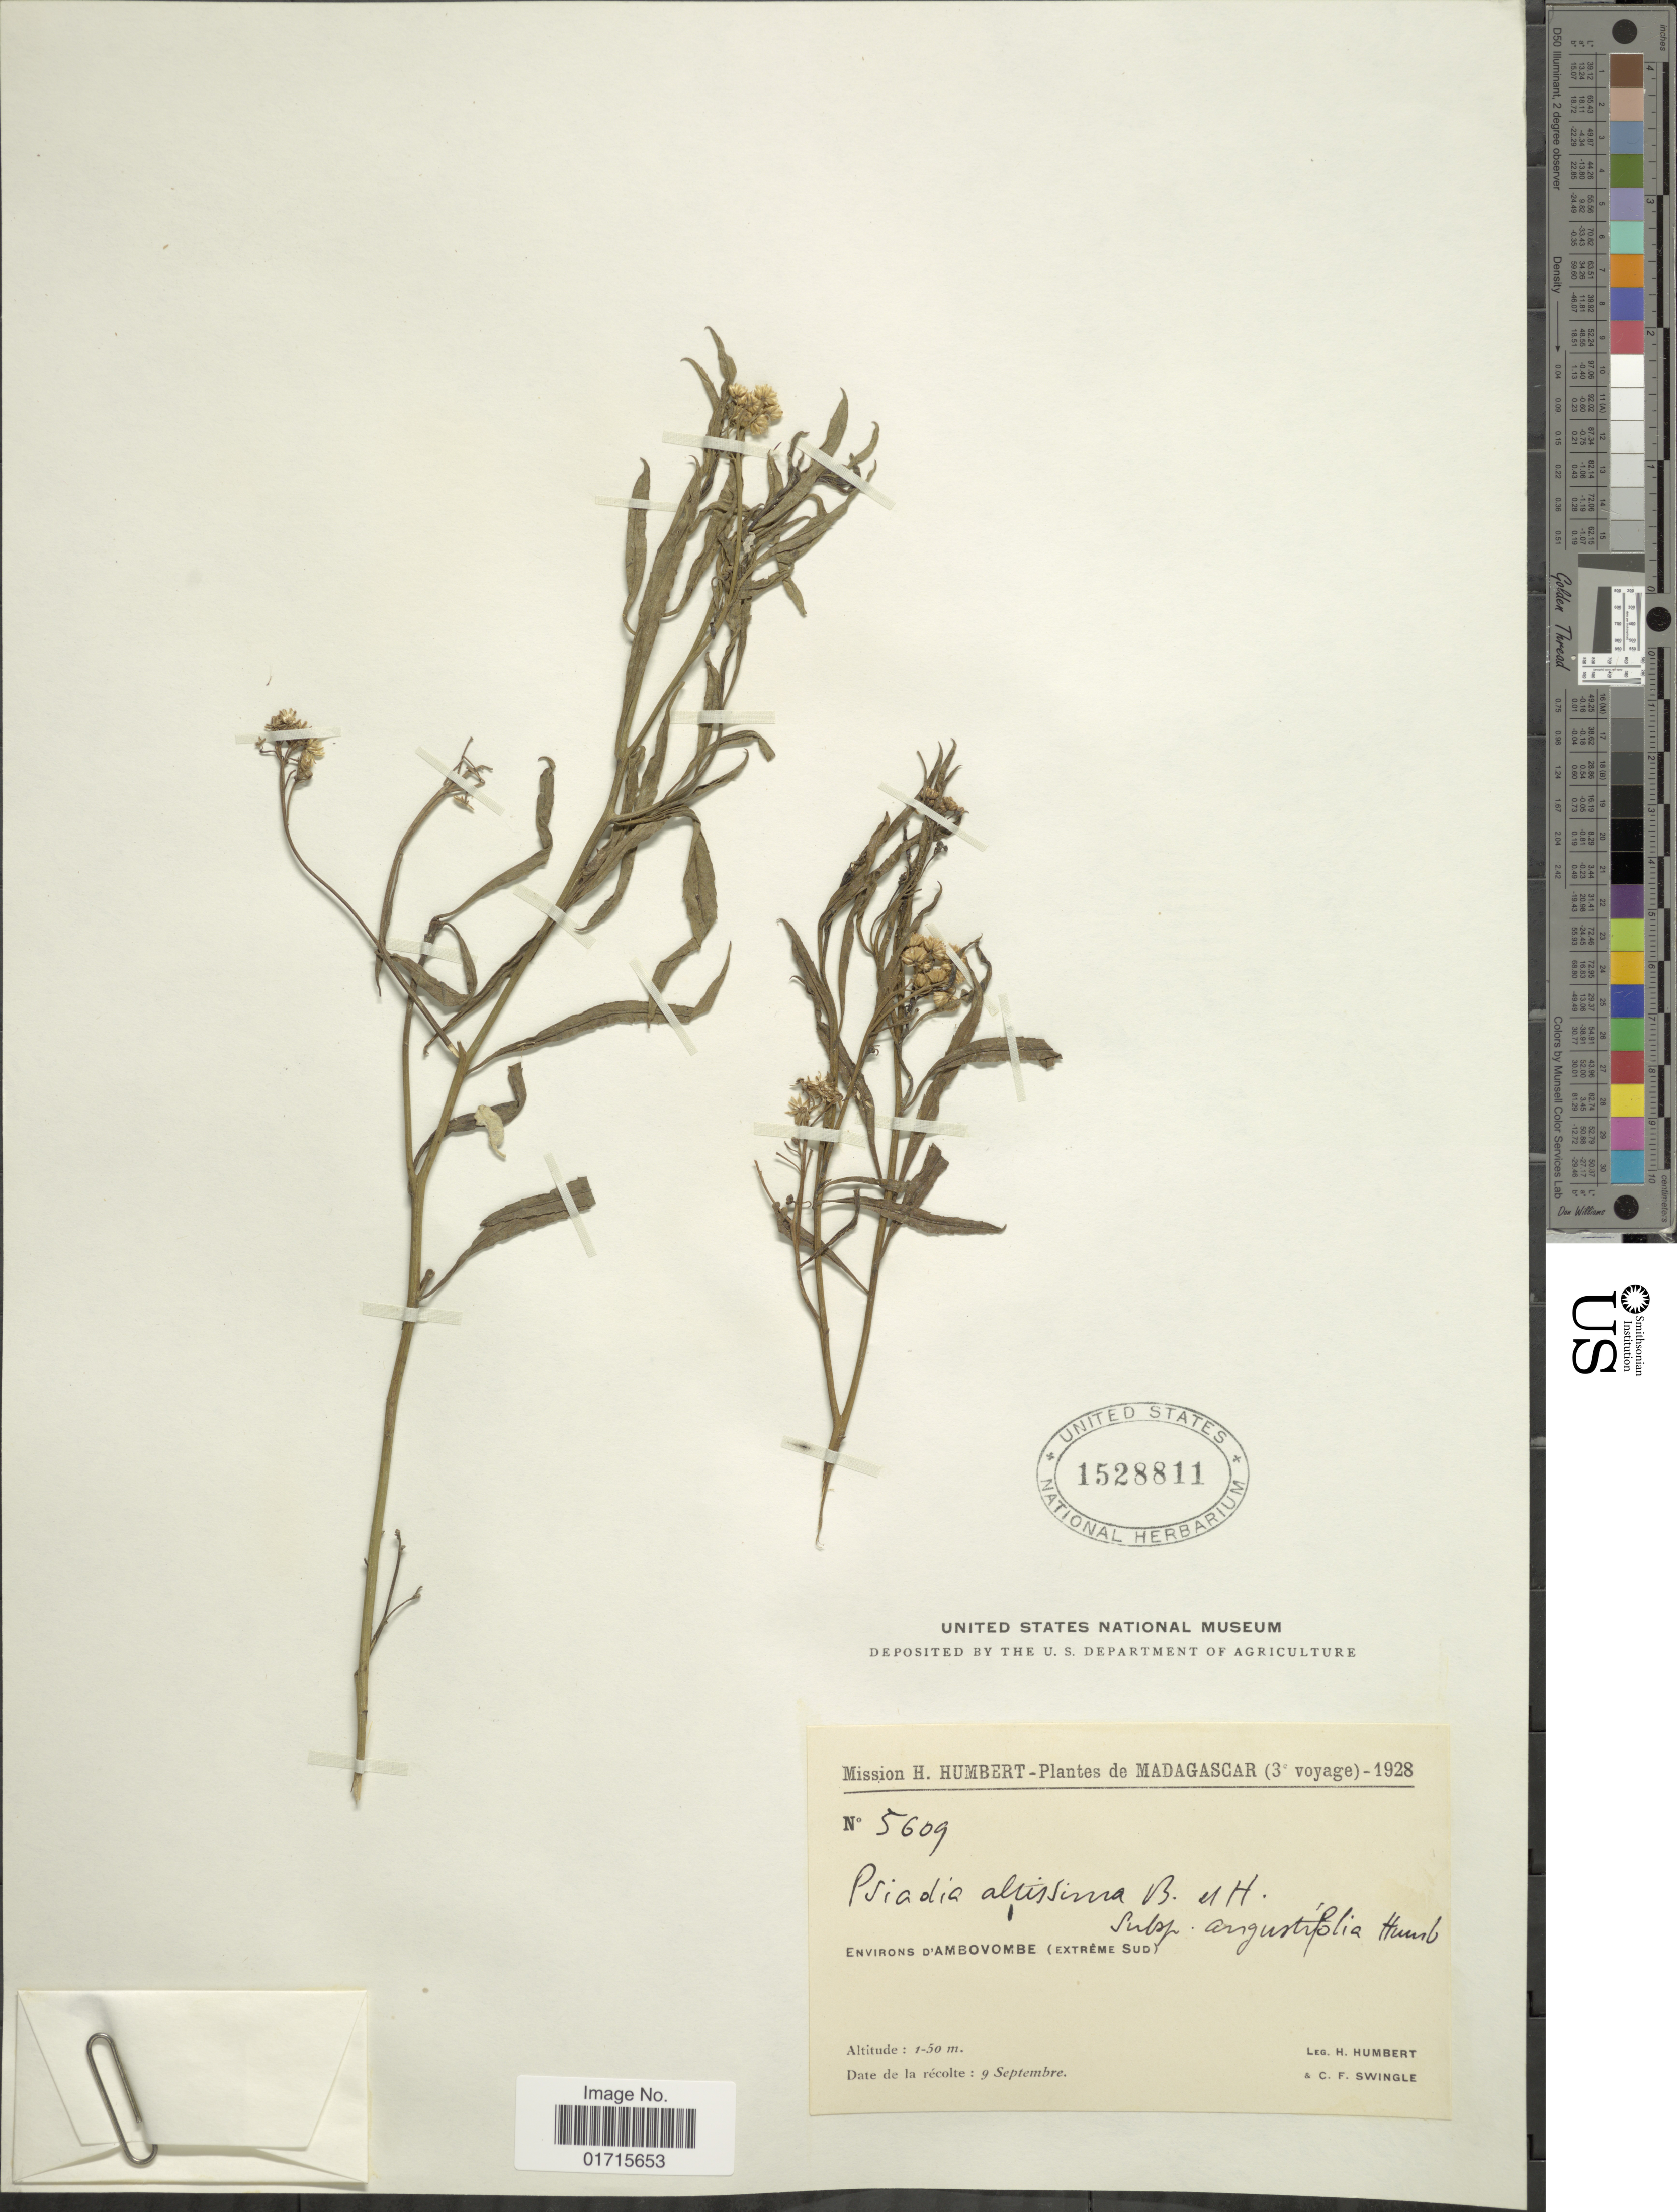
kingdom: Plantae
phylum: Tracheophyta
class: Magnoliopsida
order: Asterales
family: Asteraceae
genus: Psiadia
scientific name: Psiadia altissima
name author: Benth.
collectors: H. Humbert & C. Swingle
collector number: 5609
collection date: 1928-09-09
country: Madagascar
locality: Environs D'Ambovombe (Extreme Sud)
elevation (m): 1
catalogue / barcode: US 1528811